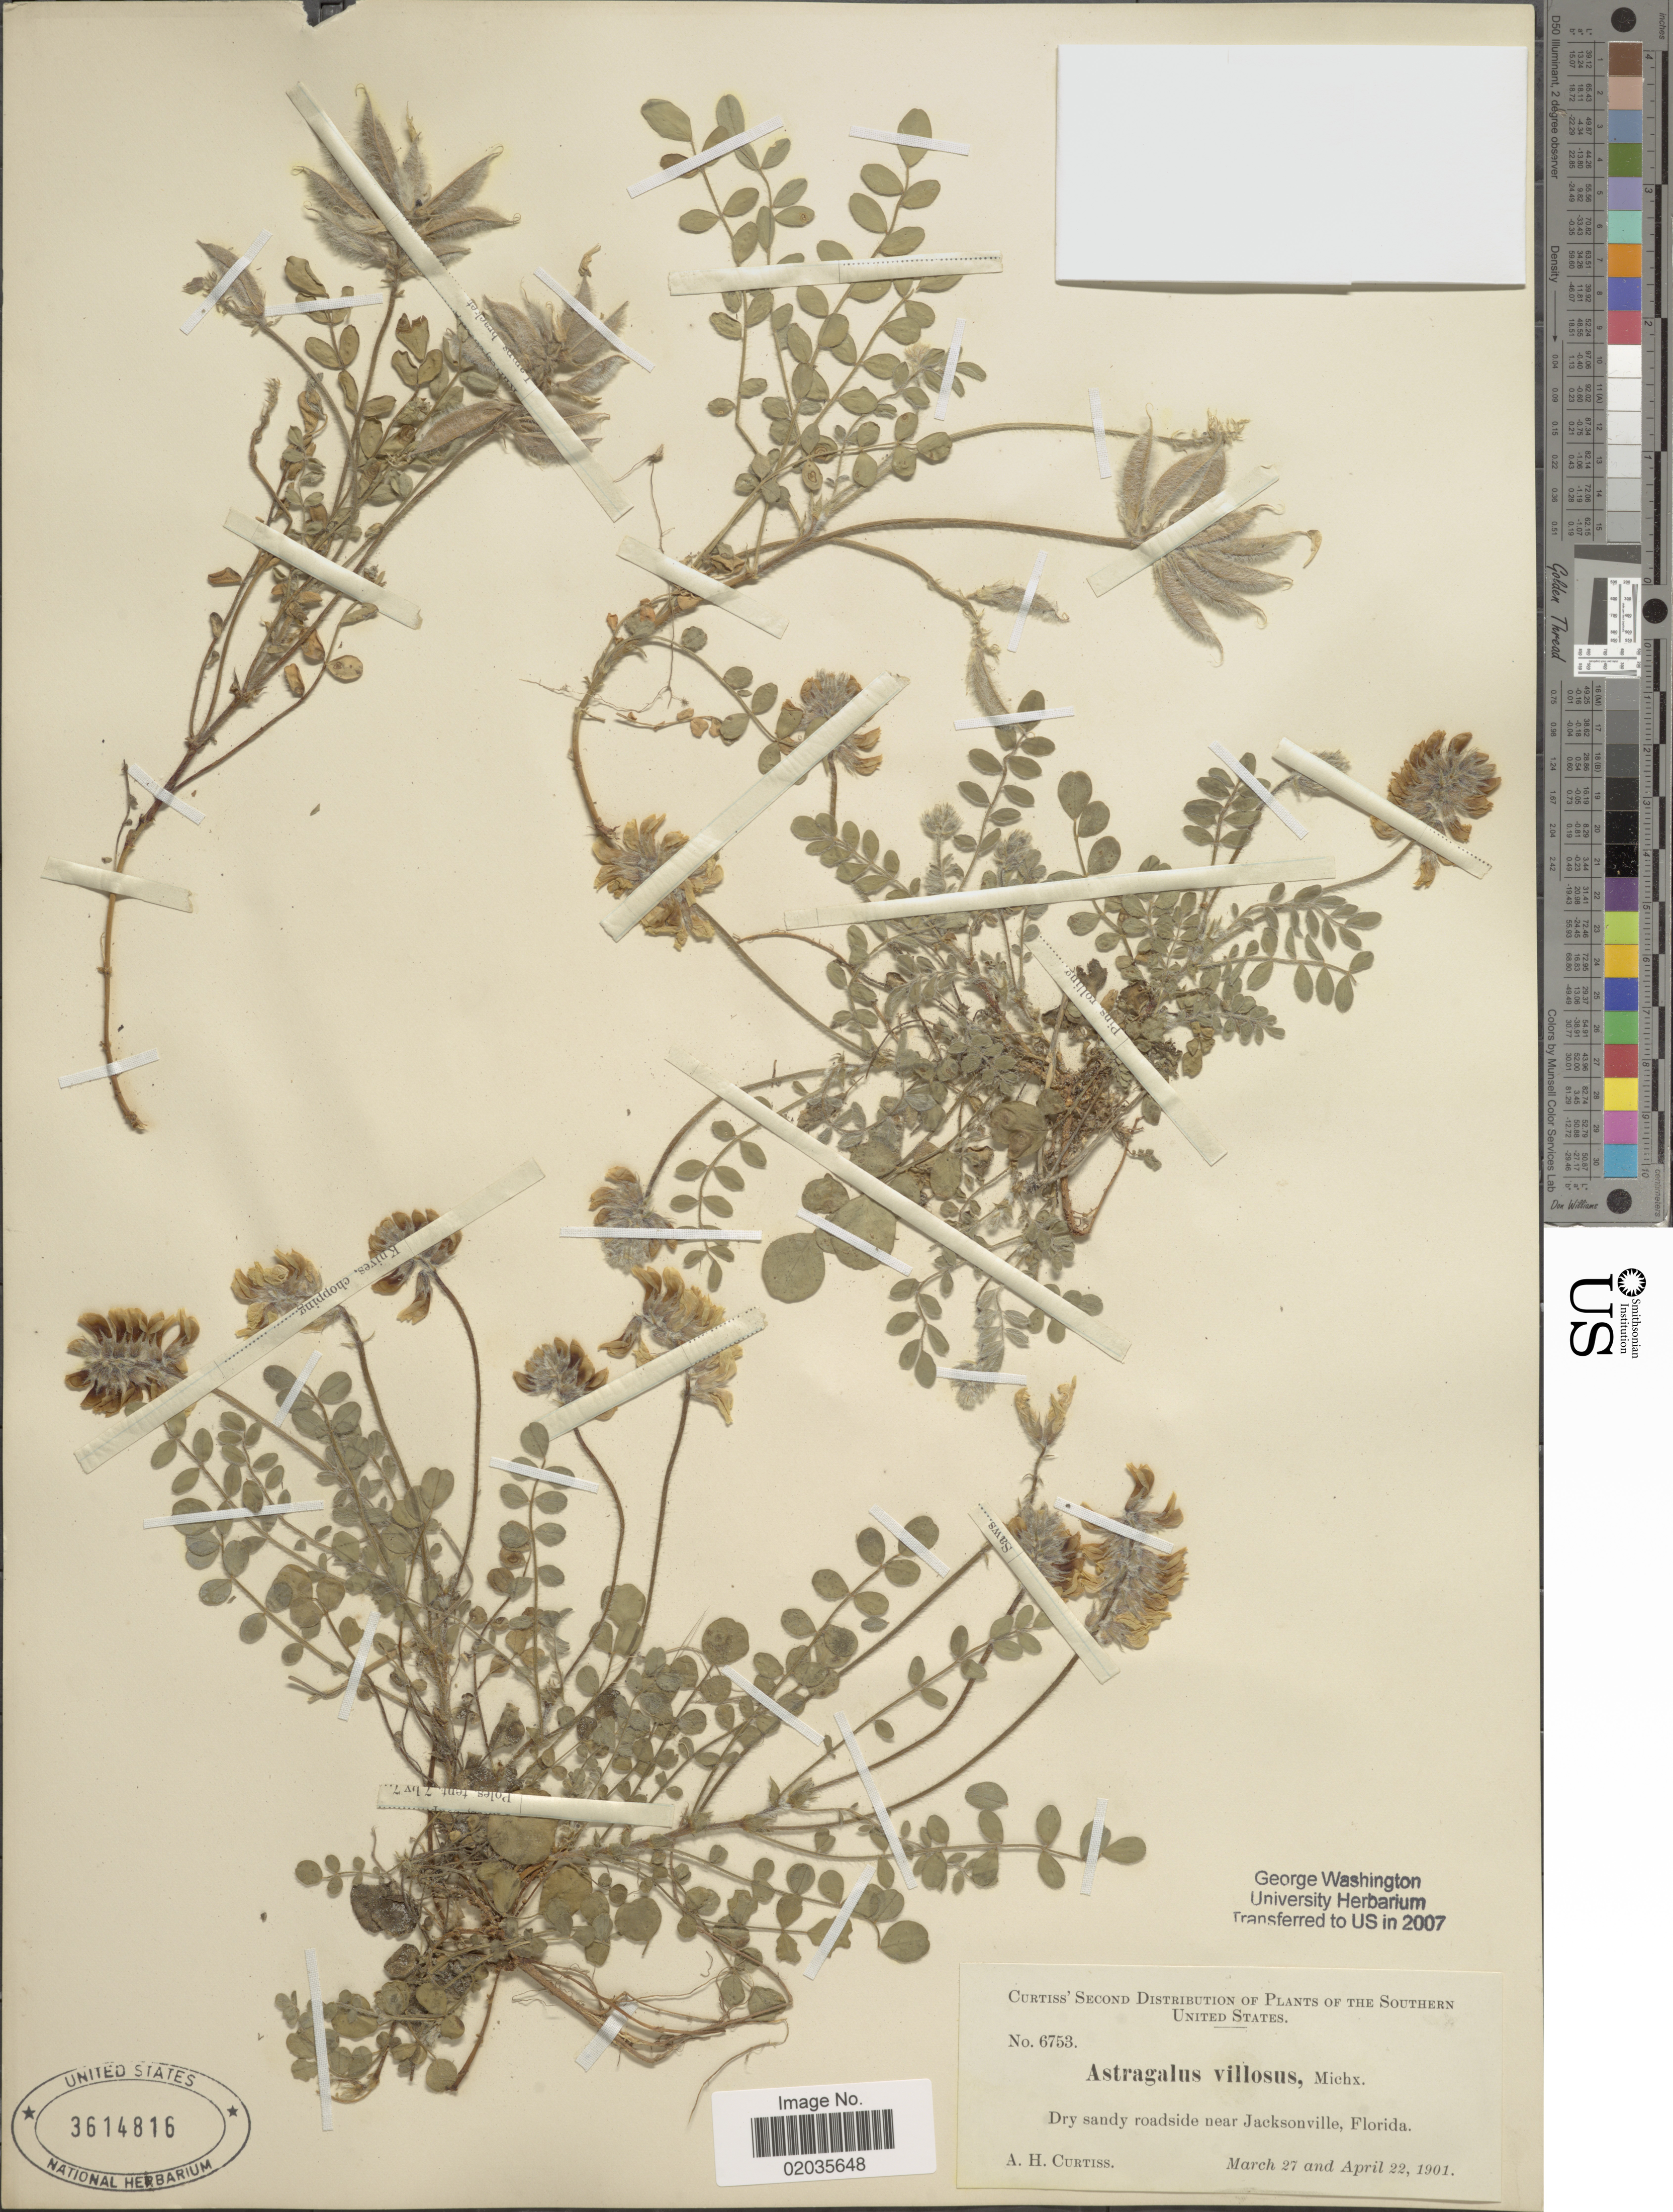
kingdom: Plantae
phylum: Tracheophyta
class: Magnoliopsida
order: Fabales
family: Fabaceae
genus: Astragalus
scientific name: Astragalus villosus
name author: Michx.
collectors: A. H. Curtiss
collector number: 6753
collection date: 1901-03-27/1901-04-22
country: United States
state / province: Florida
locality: Near Jacksonville. Southern United States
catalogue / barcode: US 3614816